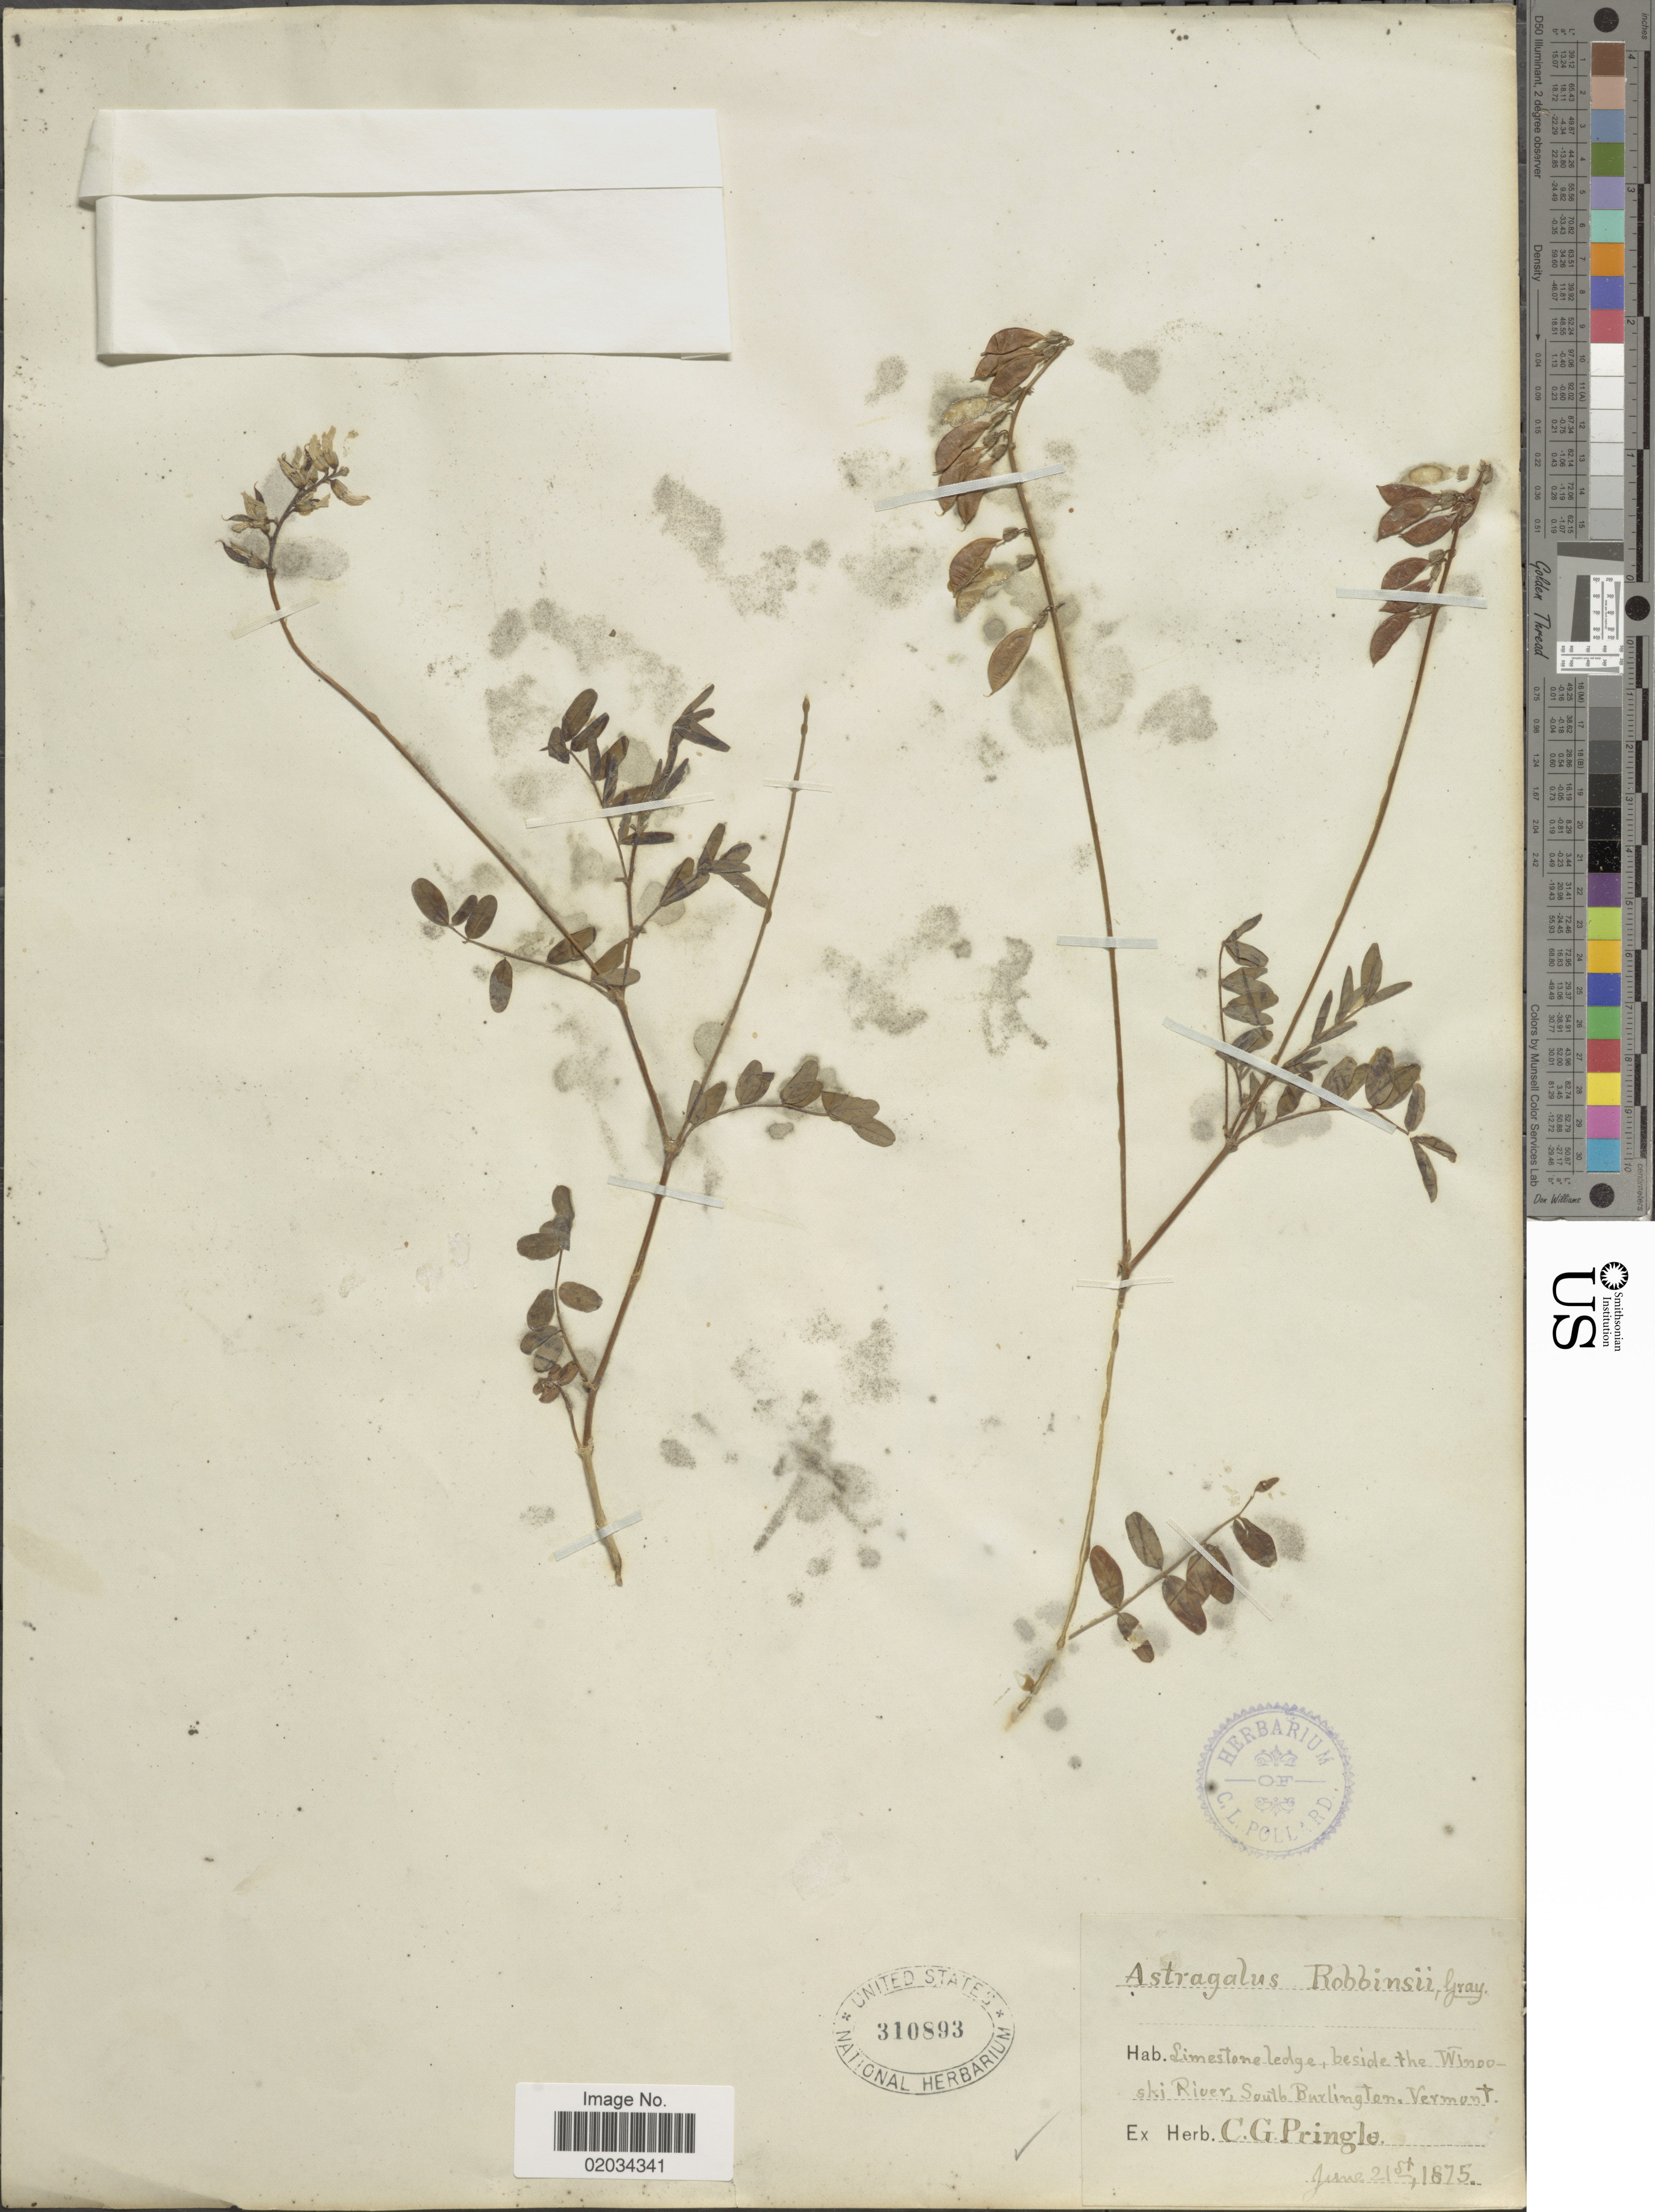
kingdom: Plantae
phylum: Tracheophyta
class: Magnoliopsida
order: Fabales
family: Fabaceae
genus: Astragalus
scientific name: Astragalus robbinsii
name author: (Oakes) A. Gray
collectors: C. G. Pringle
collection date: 1875-06-21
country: United States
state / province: Vermont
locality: Beside the Winooski River, South Burlington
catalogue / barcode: US 310893